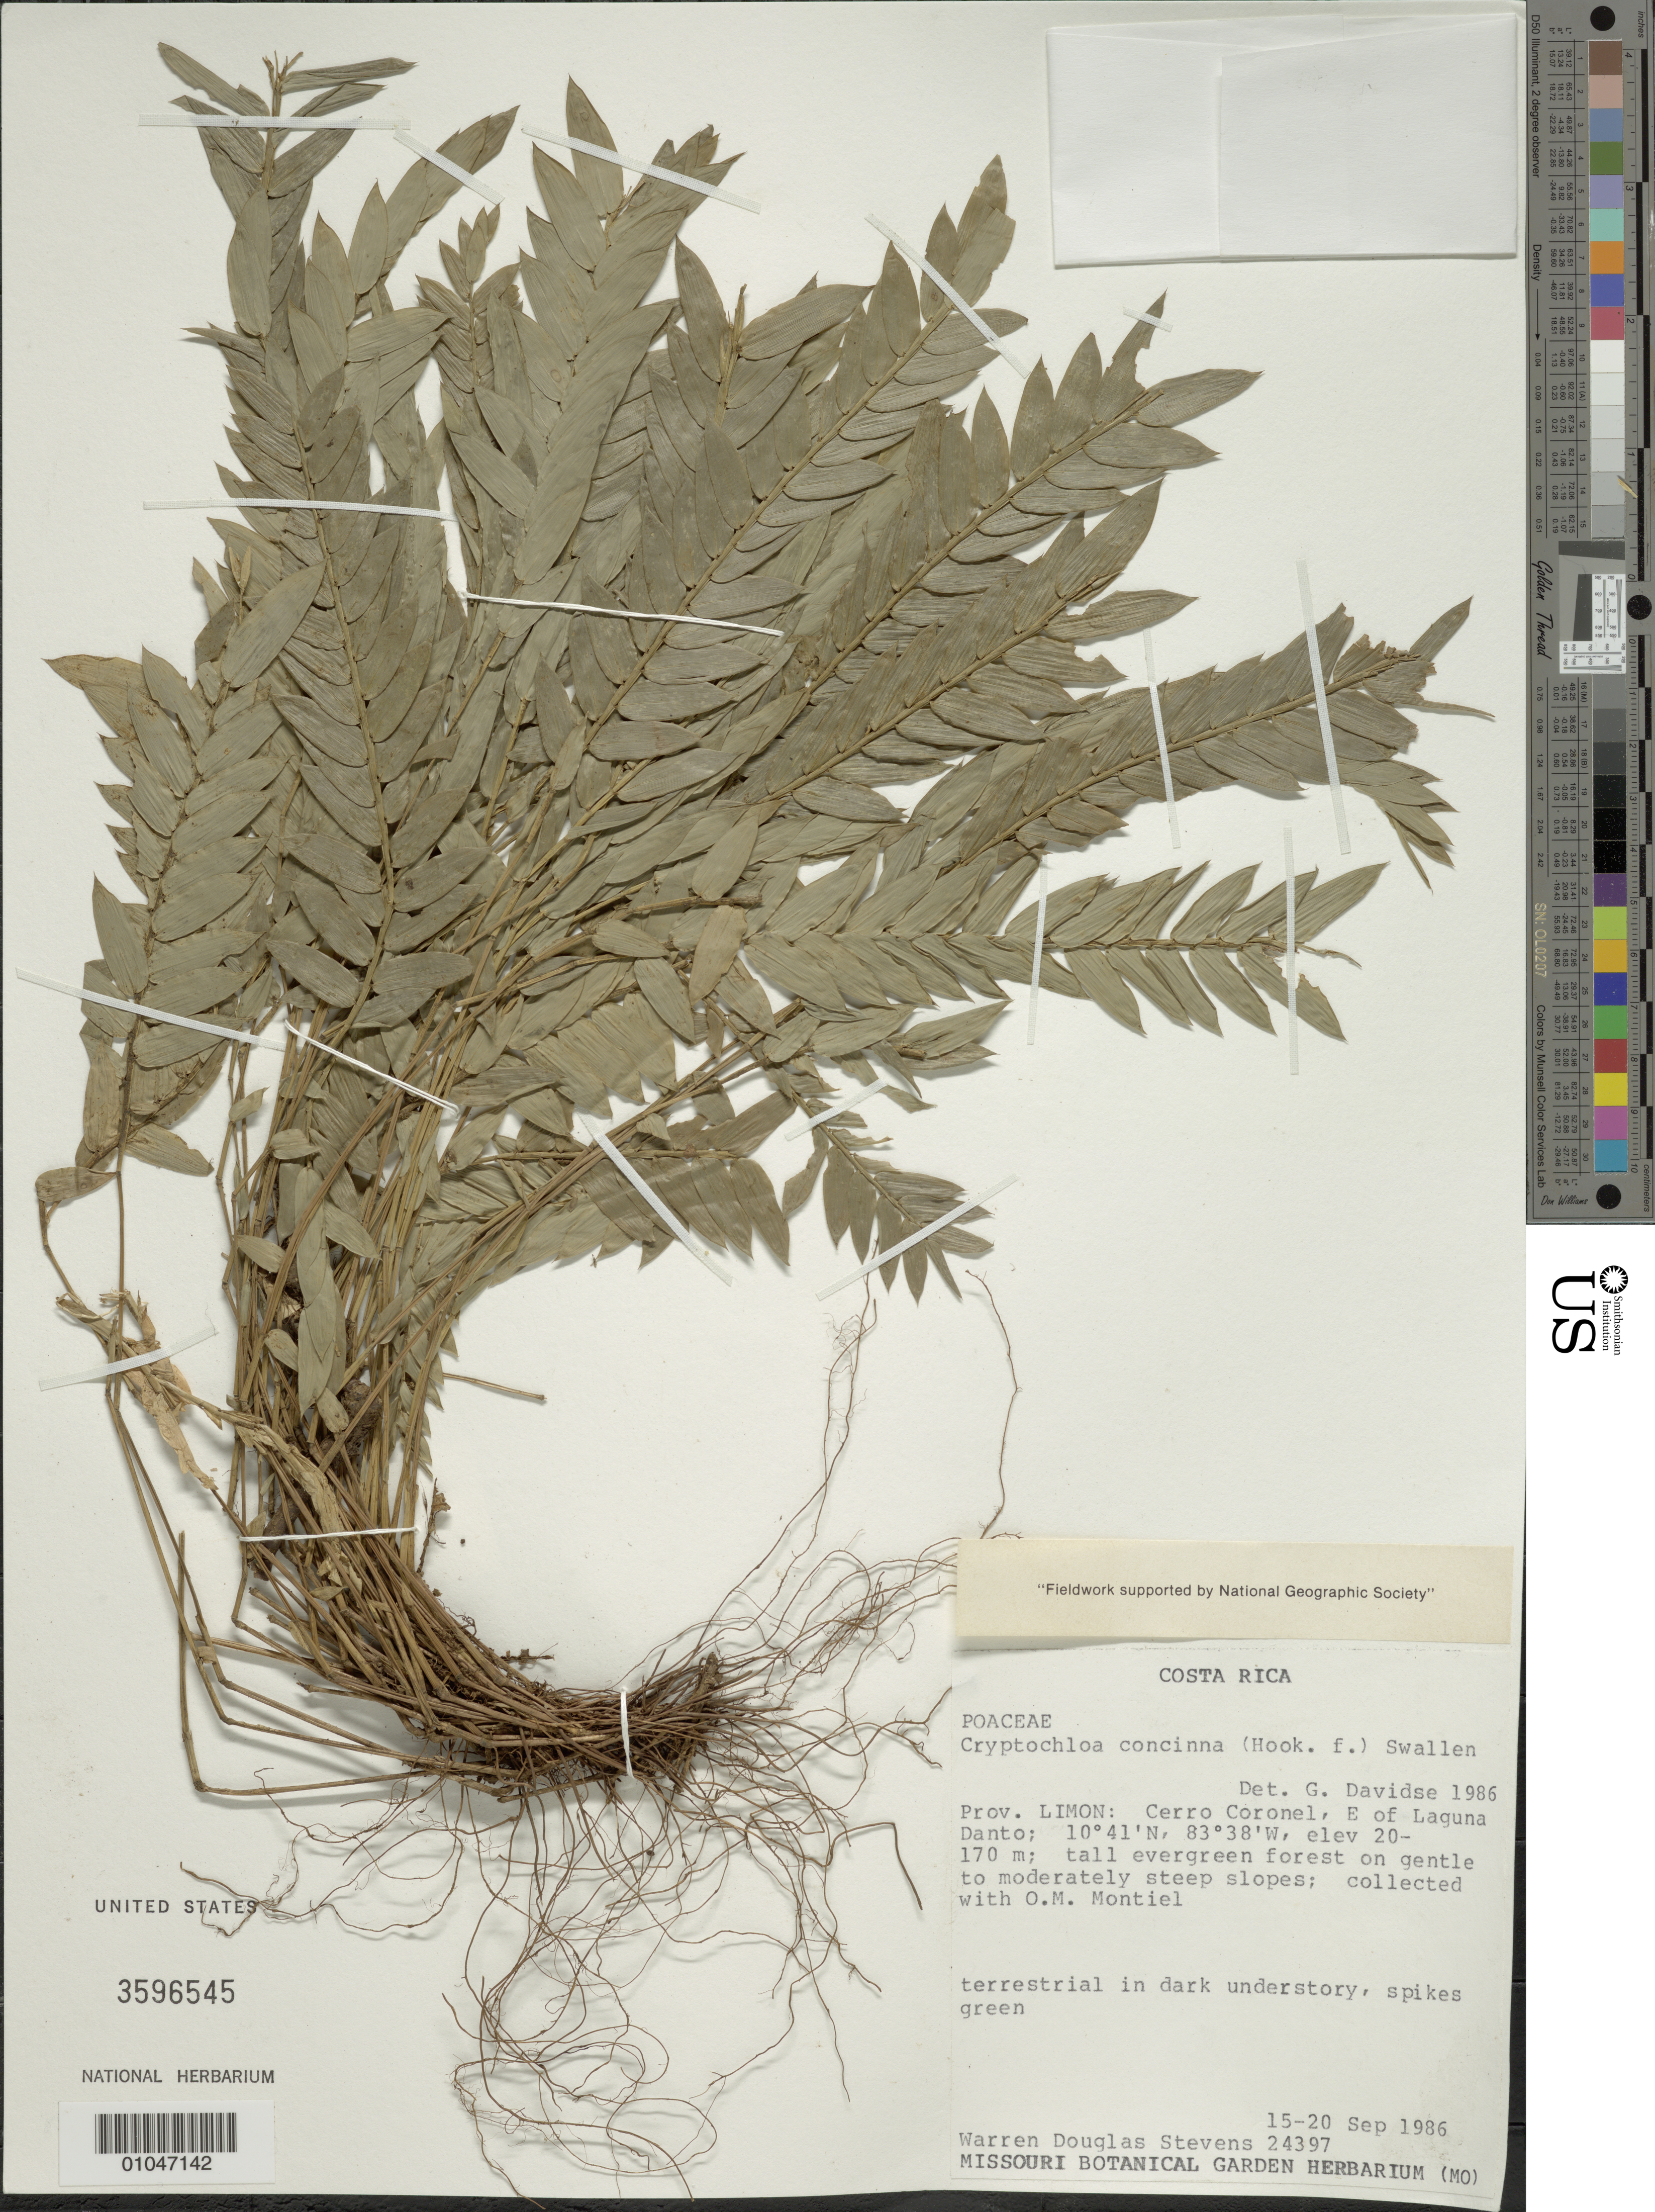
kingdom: Plantae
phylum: Tracheophyta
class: Liliopsida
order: Poales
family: Poaceae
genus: Cryptochloa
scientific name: Cryptochloa concinna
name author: (Hook. f.) Swallen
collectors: W. D. Stevens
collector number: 24397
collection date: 1986-09-15/1986-09-20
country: Costa Rica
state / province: Limón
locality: E of Laguna Danto, Cerro Coronel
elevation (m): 20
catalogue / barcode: US 3596545